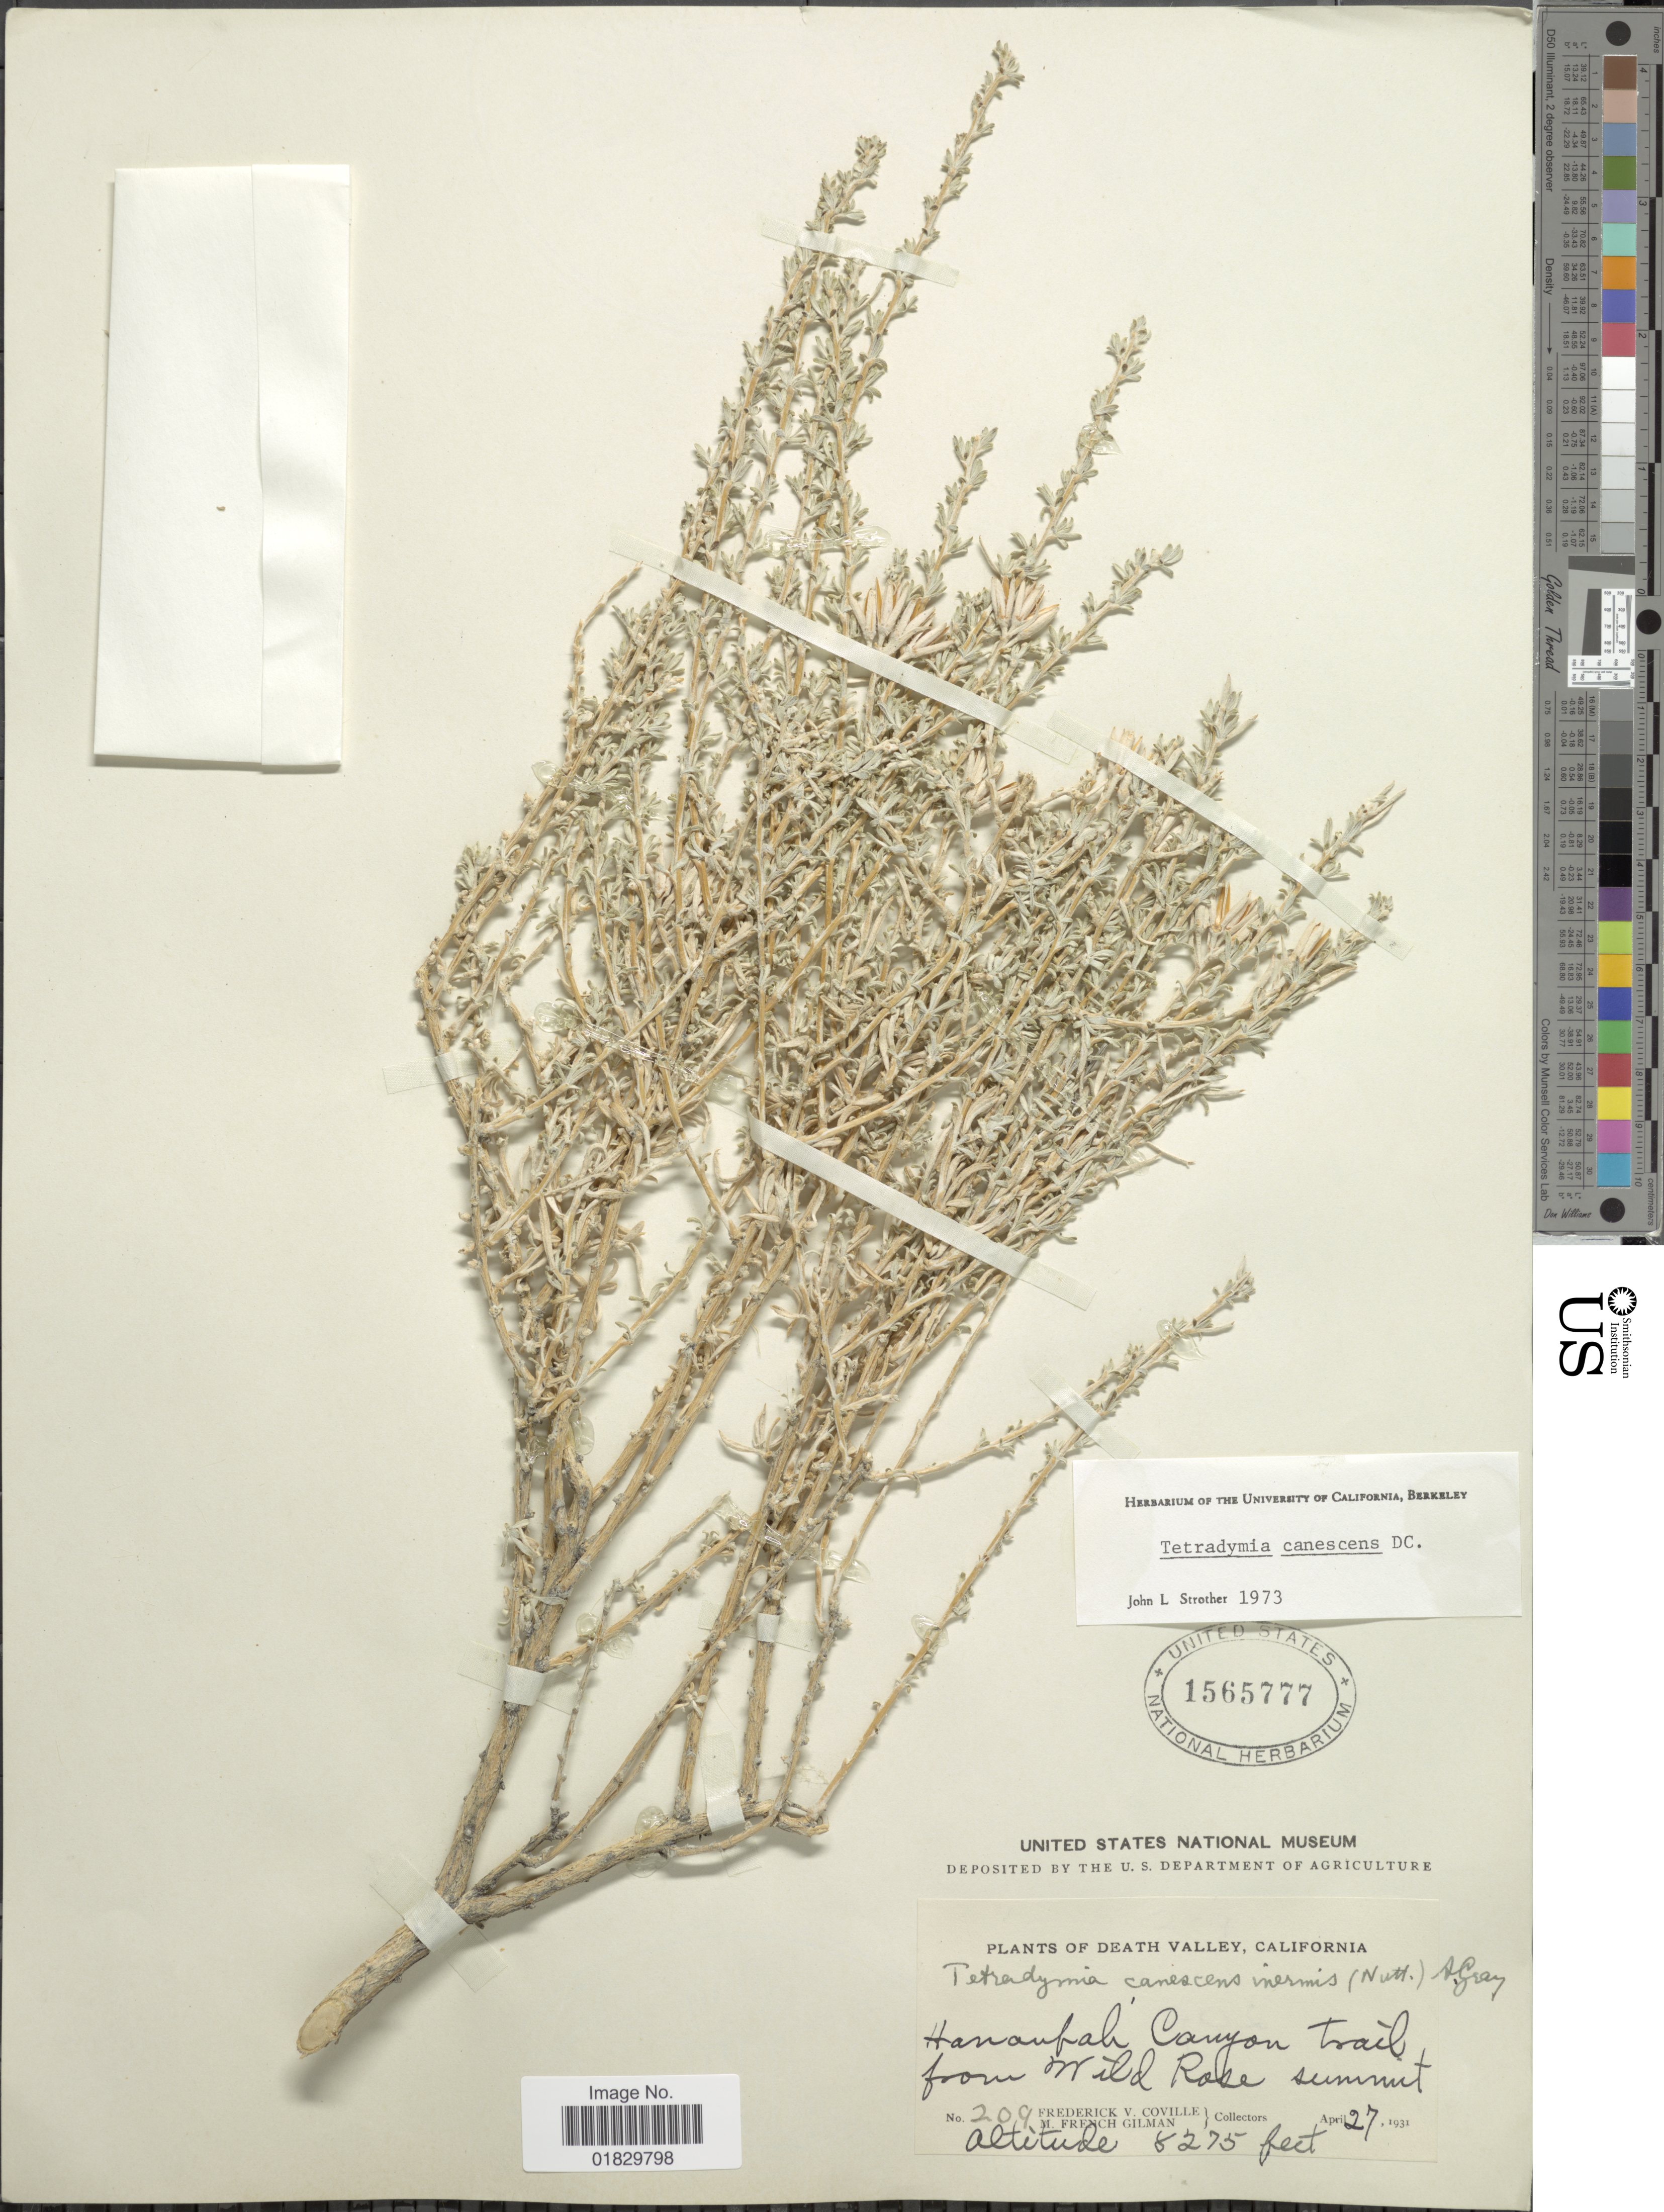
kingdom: Plantae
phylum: Tracheophyta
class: Magnoliopsida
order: Asterales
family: Asteraceae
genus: Tetradymia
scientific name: Tetradymia canescens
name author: DC.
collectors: F. V. Coville & M. F. Gilman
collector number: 209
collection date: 1931-04-27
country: United States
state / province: California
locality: Death Valley, Hananpah Canyon Trail from Wild Roze summit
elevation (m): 2522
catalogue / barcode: US 1565777